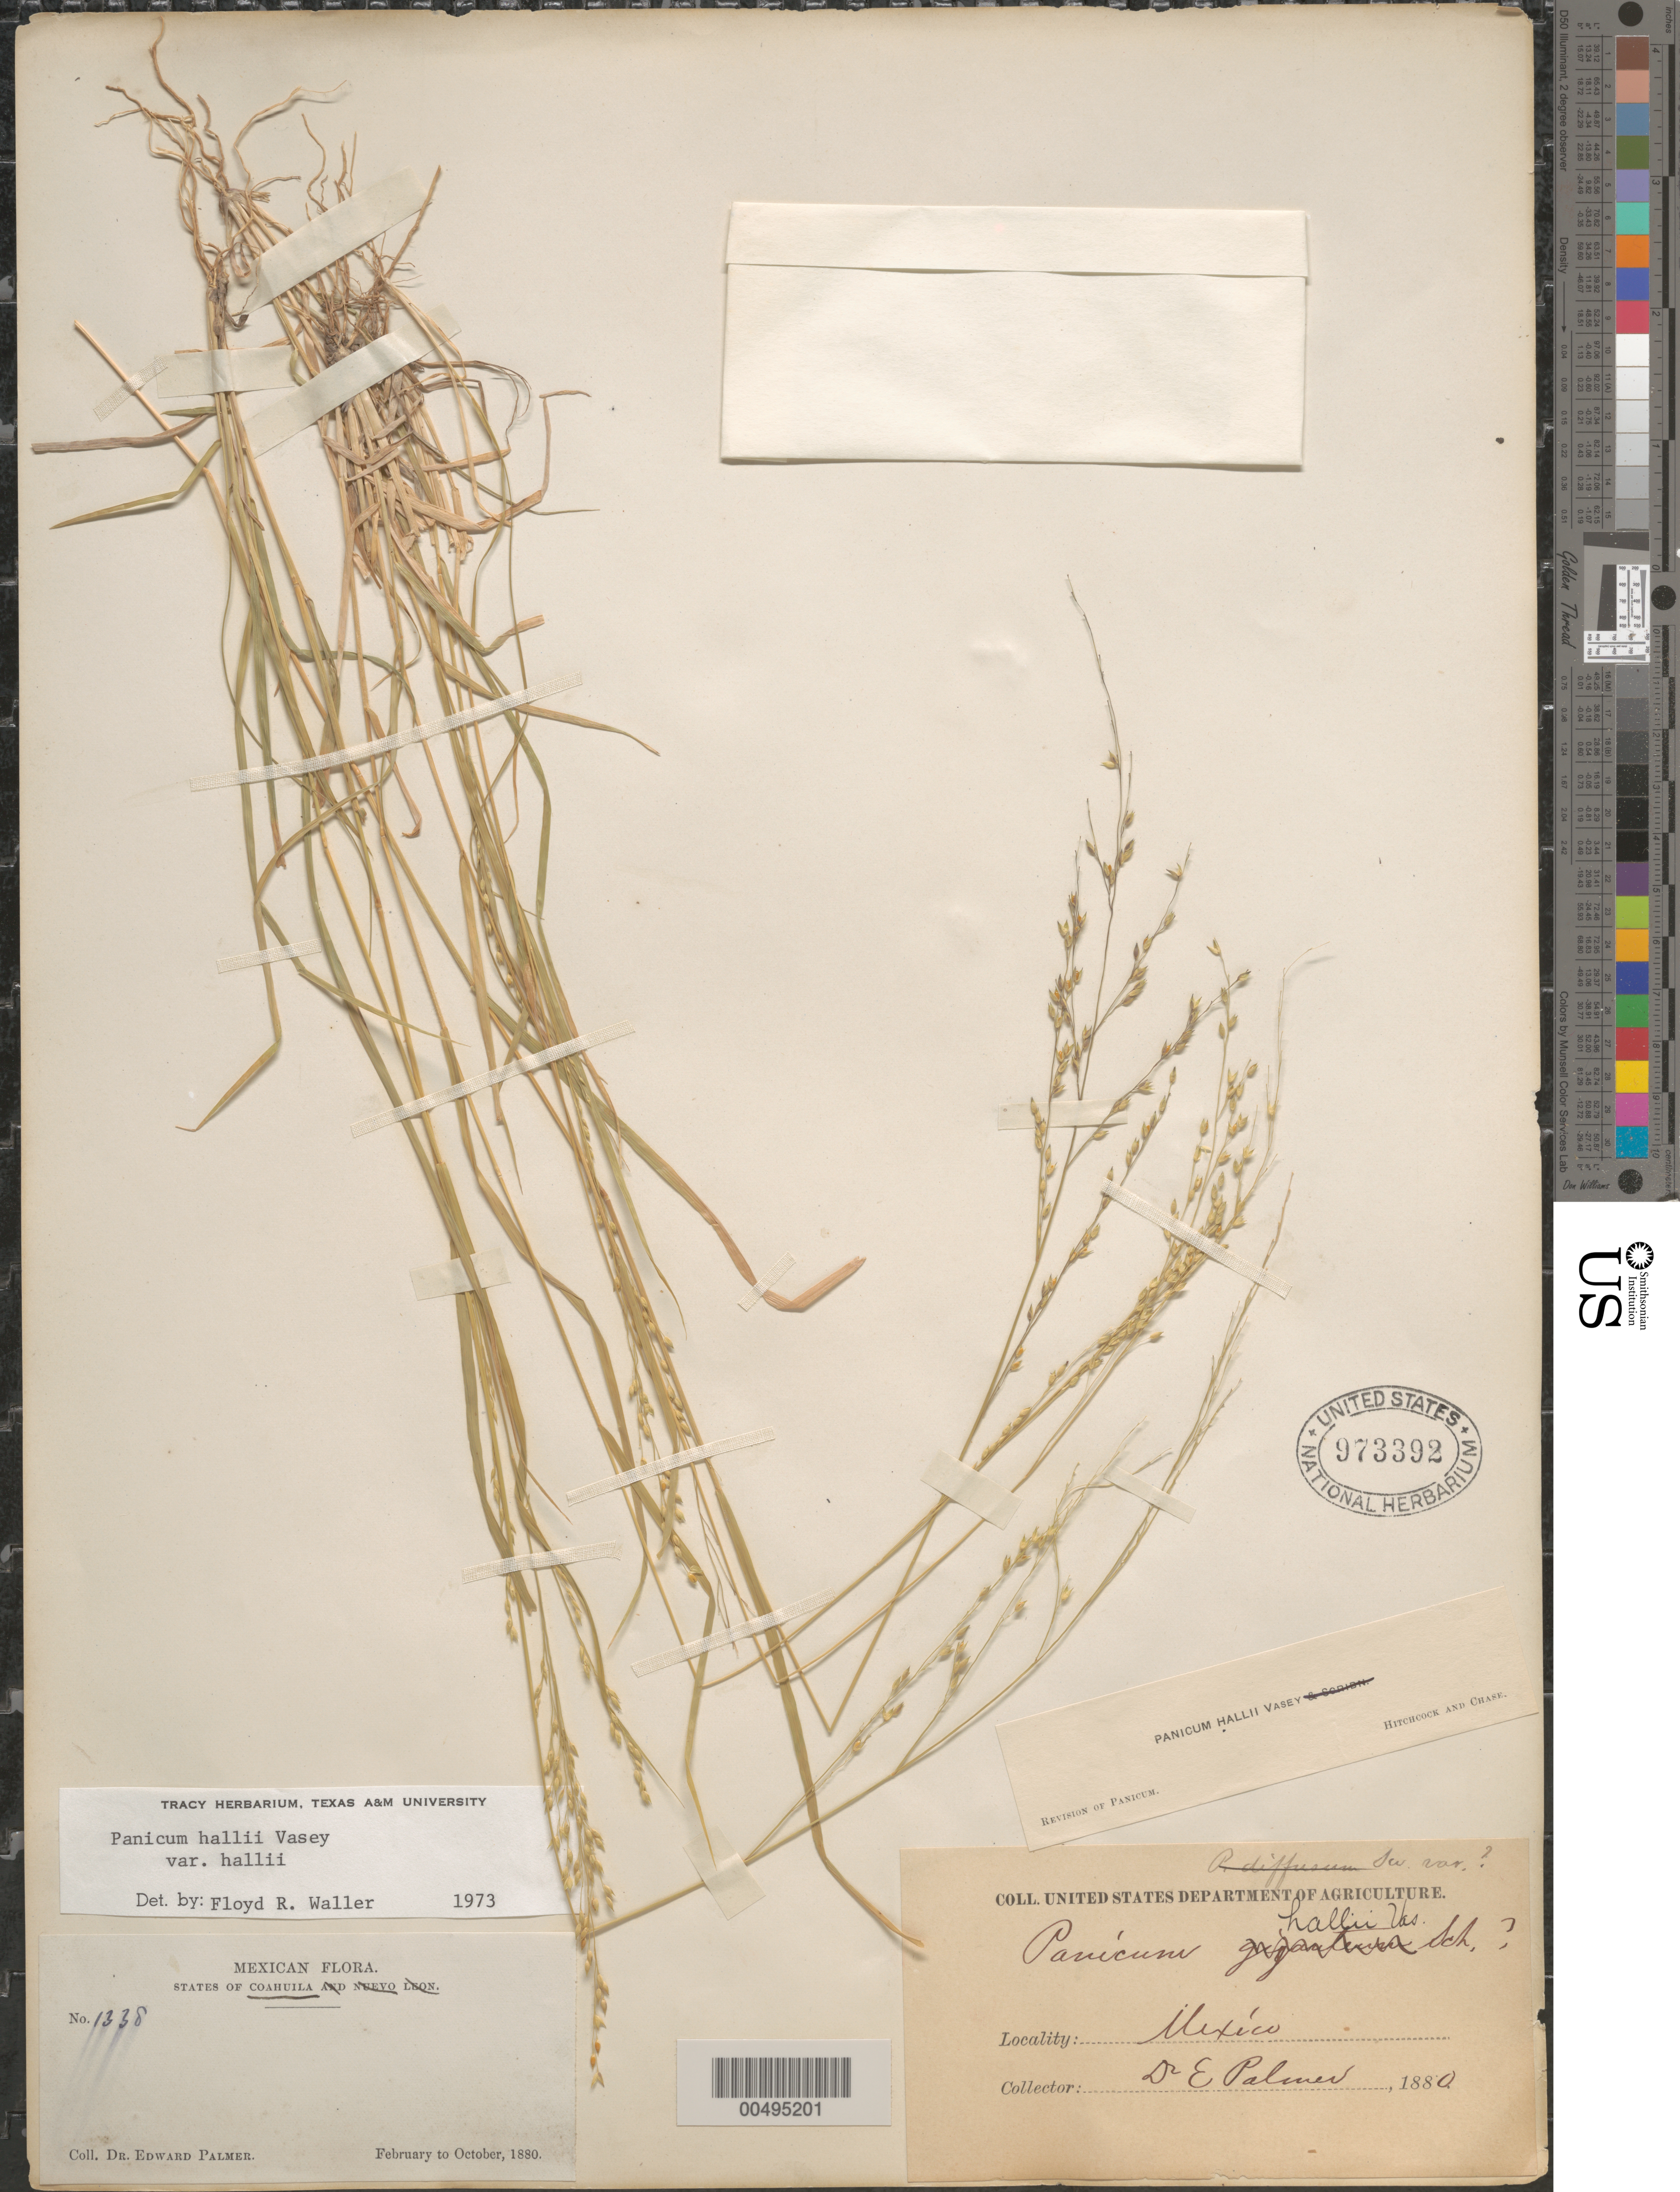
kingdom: Plantae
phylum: Tracheophyta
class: Liliopsida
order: Poales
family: Poaceae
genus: Panicum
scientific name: Panicum hallii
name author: Vasey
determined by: Waller, F. R.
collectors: E. Palmer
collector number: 1338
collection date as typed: Feb 1880 to Oct 1880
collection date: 1880-02/1880-10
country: Mexico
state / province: Coahuila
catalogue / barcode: US 973392